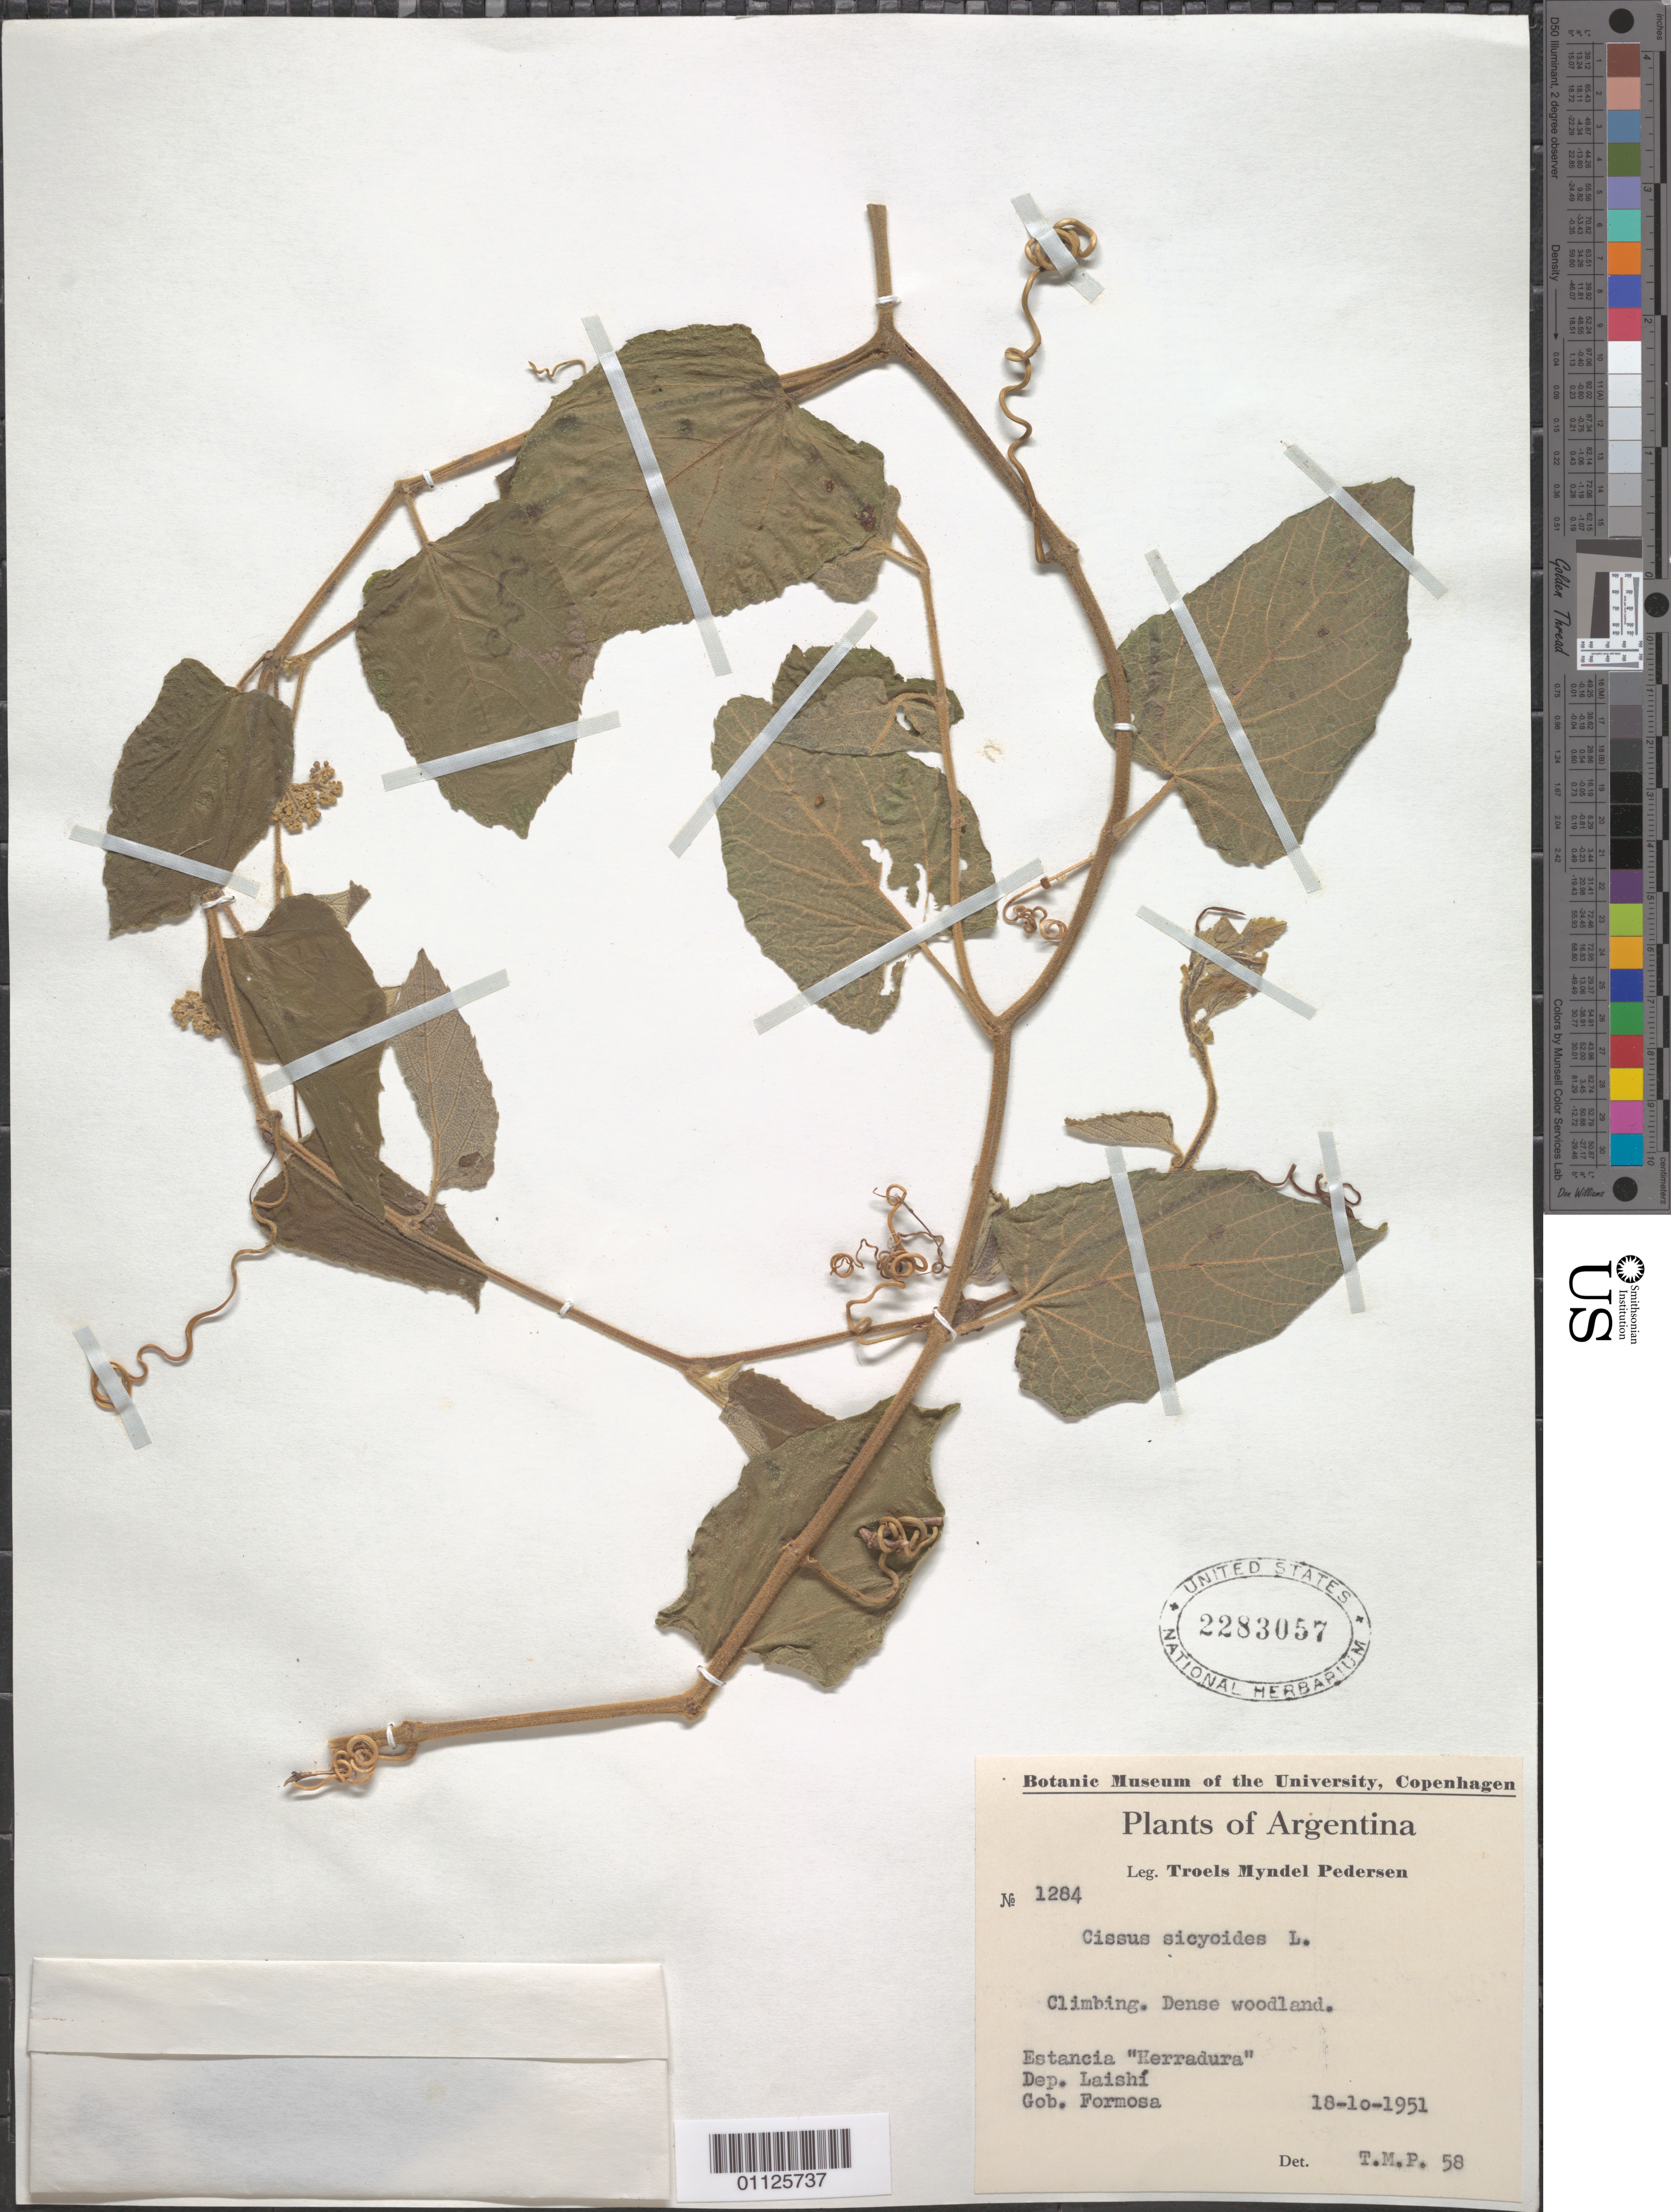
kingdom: Plantae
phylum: Tracheophyta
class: Magnoliopsida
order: Vitales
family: Vitaceae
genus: Cissus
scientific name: Cissus verticillata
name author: (L.) Nicolson & C.E. Jarvis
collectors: T. M. Pedersen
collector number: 1284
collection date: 1958-10-18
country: Argentina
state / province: Formosa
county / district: Laishí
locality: Estancia "Herradura".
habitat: Climbing. Dense woodland.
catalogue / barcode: US 2283057